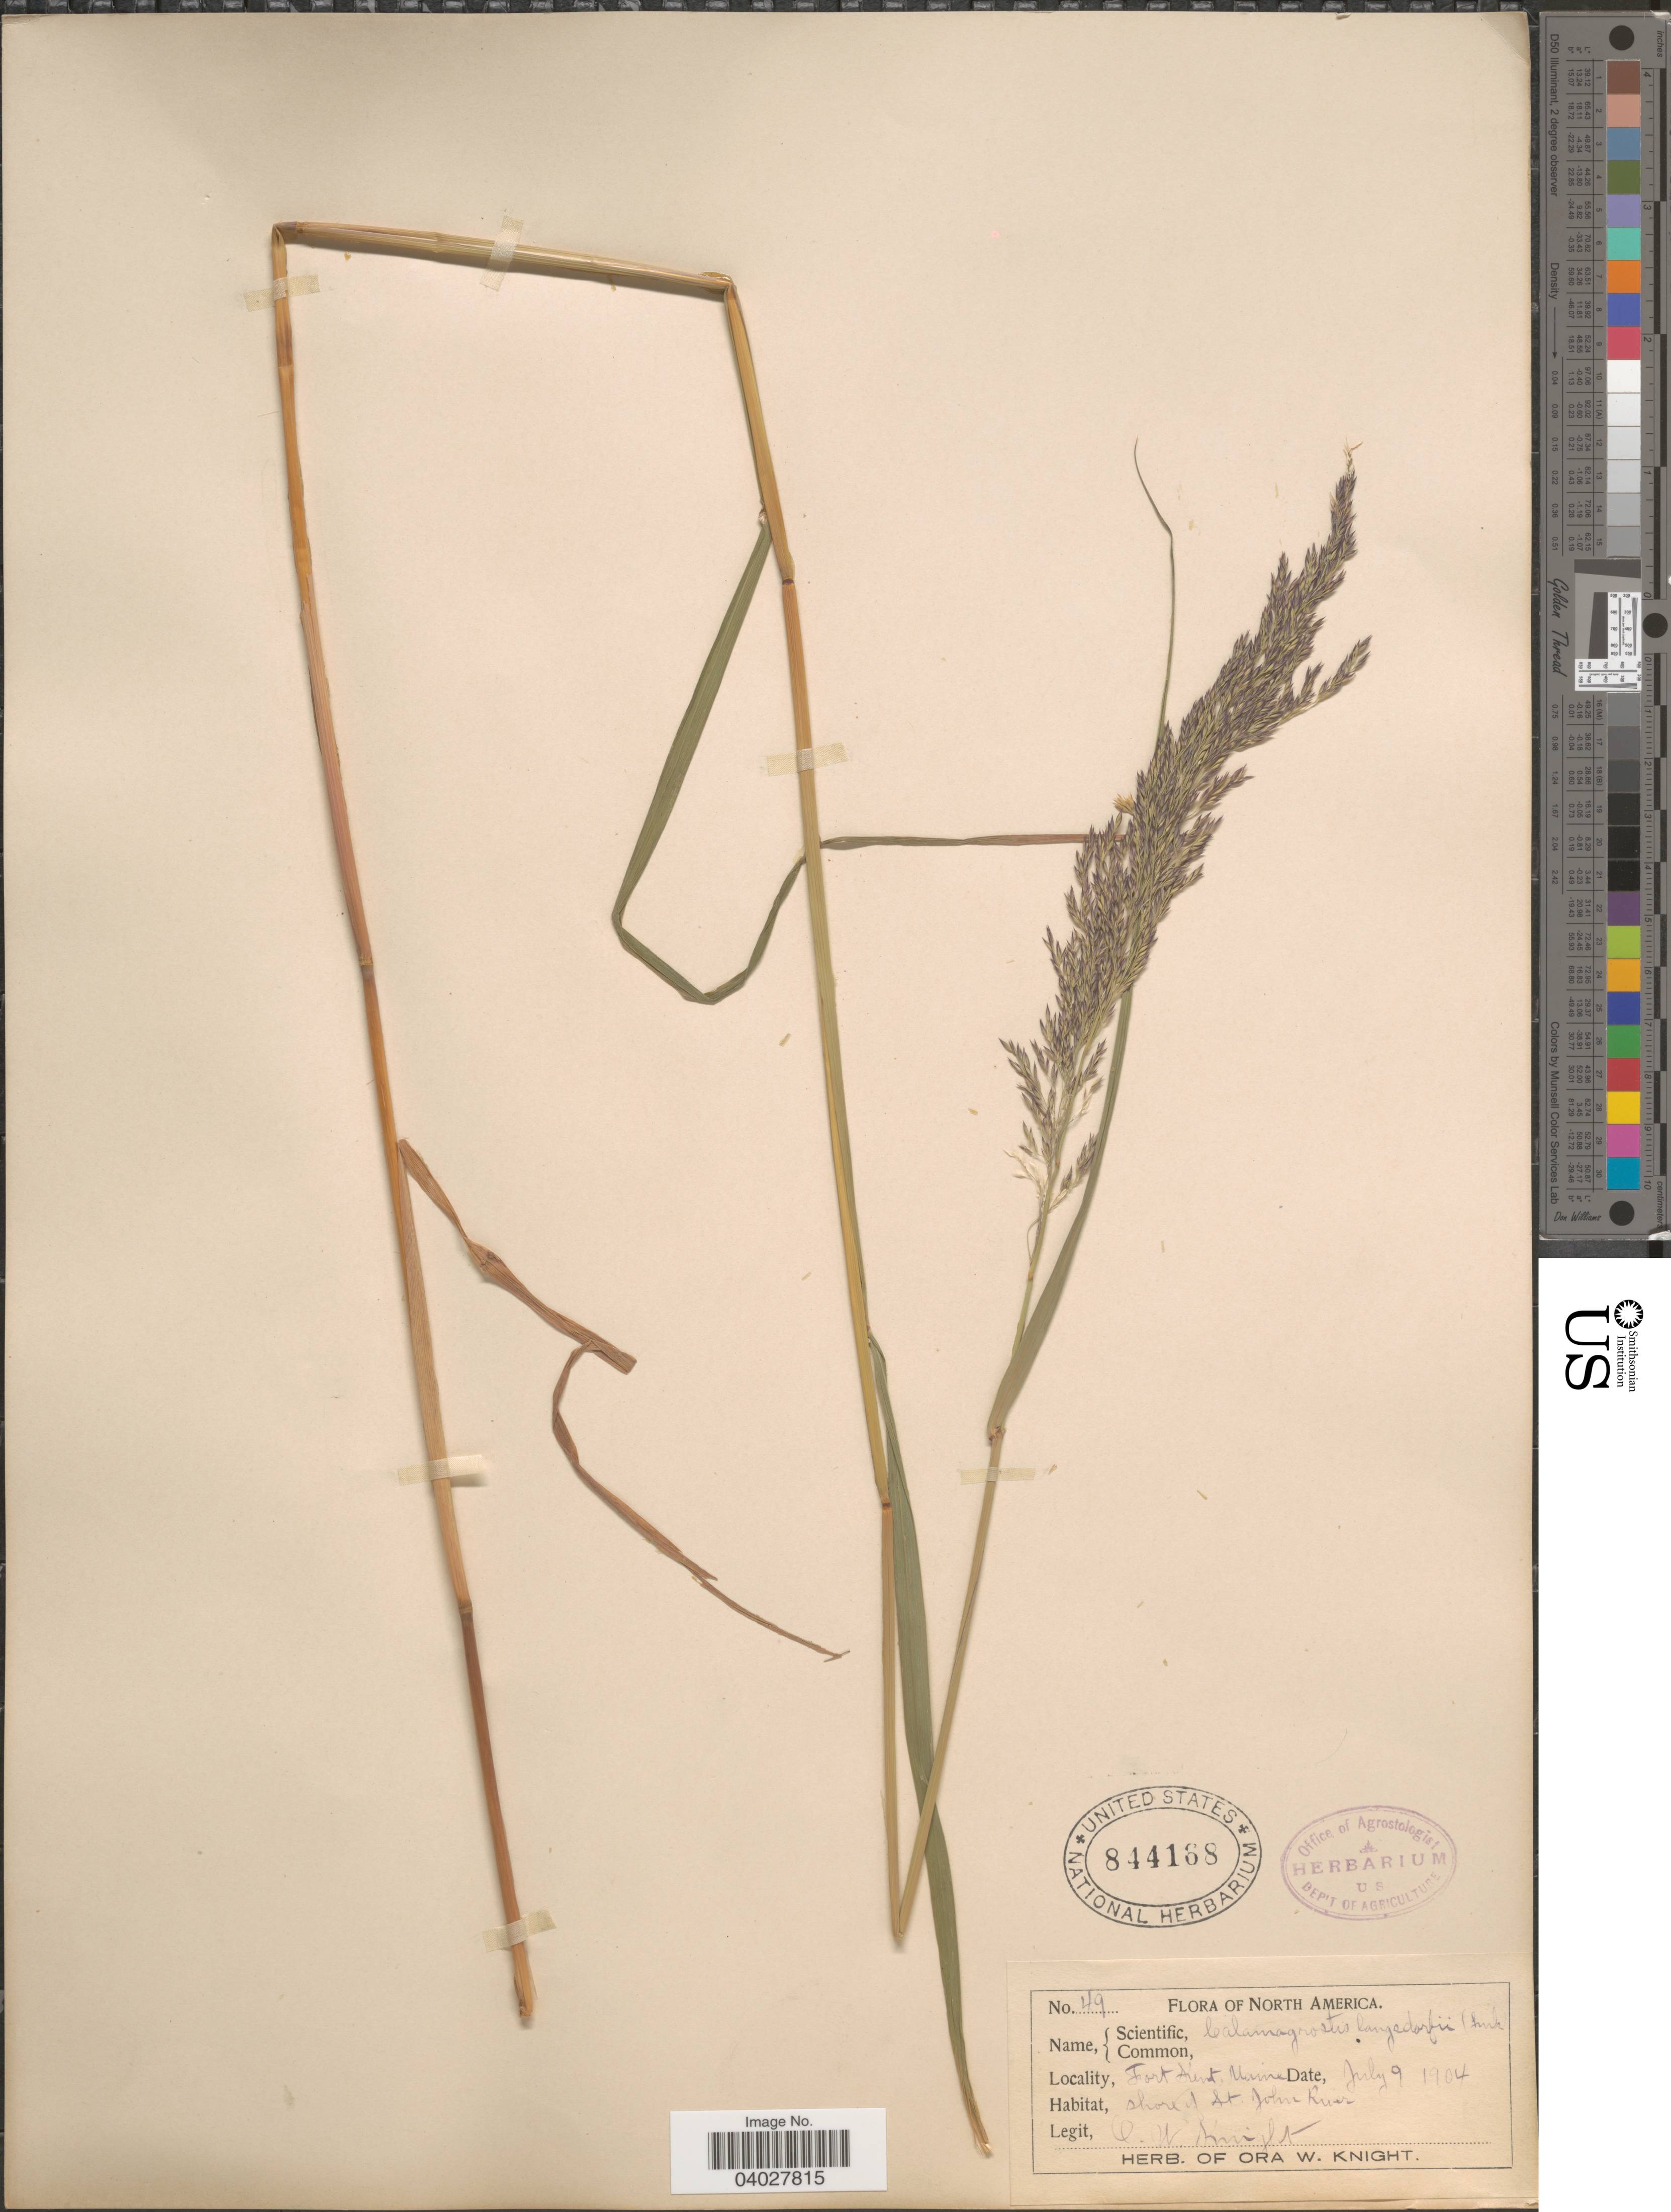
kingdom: Plantae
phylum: Tracheophyta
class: Liliopsida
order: Poales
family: Poaceae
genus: Calamagrostis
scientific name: Calamagrostis canadensis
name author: (Michx.) P. Beauv.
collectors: O. Knight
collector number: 49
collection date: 1904-07-09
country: United States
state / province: Maine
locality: Fort Kent. Shore of St. John River.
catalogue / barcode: US 844168